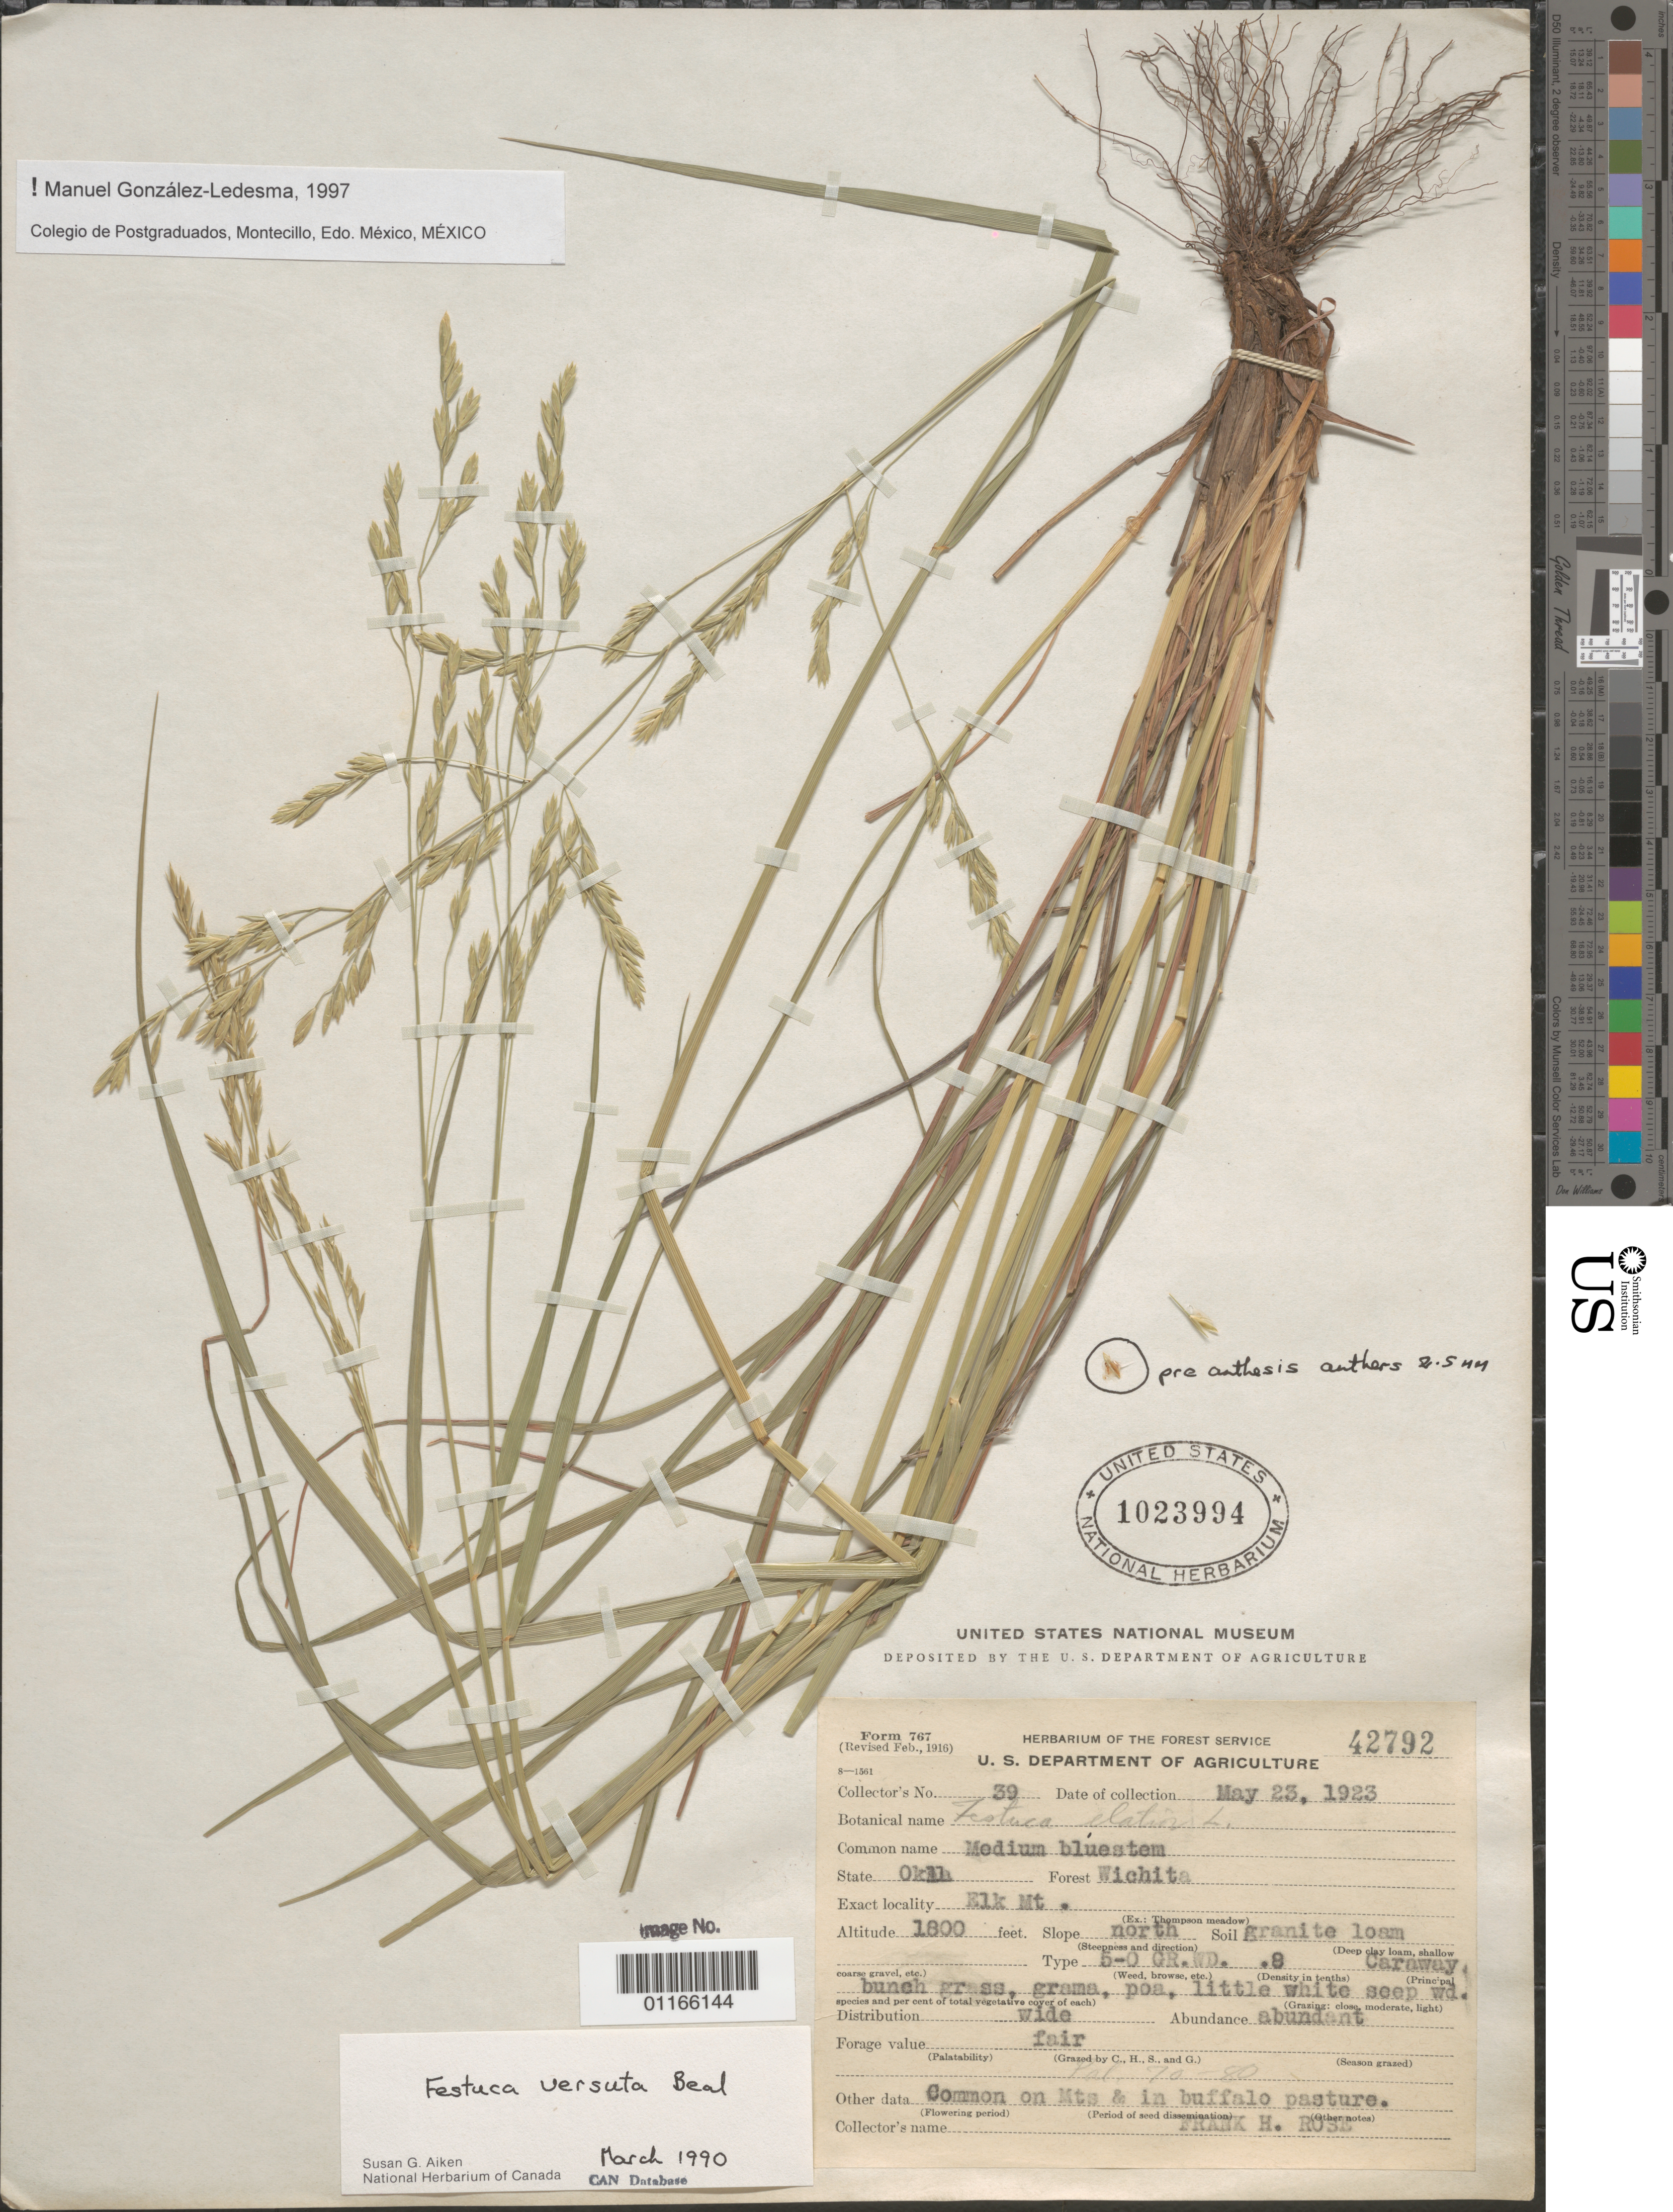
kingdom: Plantae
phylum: Tracheophyta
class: Liliopsida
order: Poales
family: Poaceae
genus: Festuca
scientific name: Festuca versuta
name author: W.J. Beal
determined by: Aiken, S. G.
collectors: F. H. Rose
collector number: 39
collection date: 1923-05-23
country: United States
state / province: Oklahoma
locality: Forest: Wichita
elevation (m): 549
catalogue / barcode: US 1023994